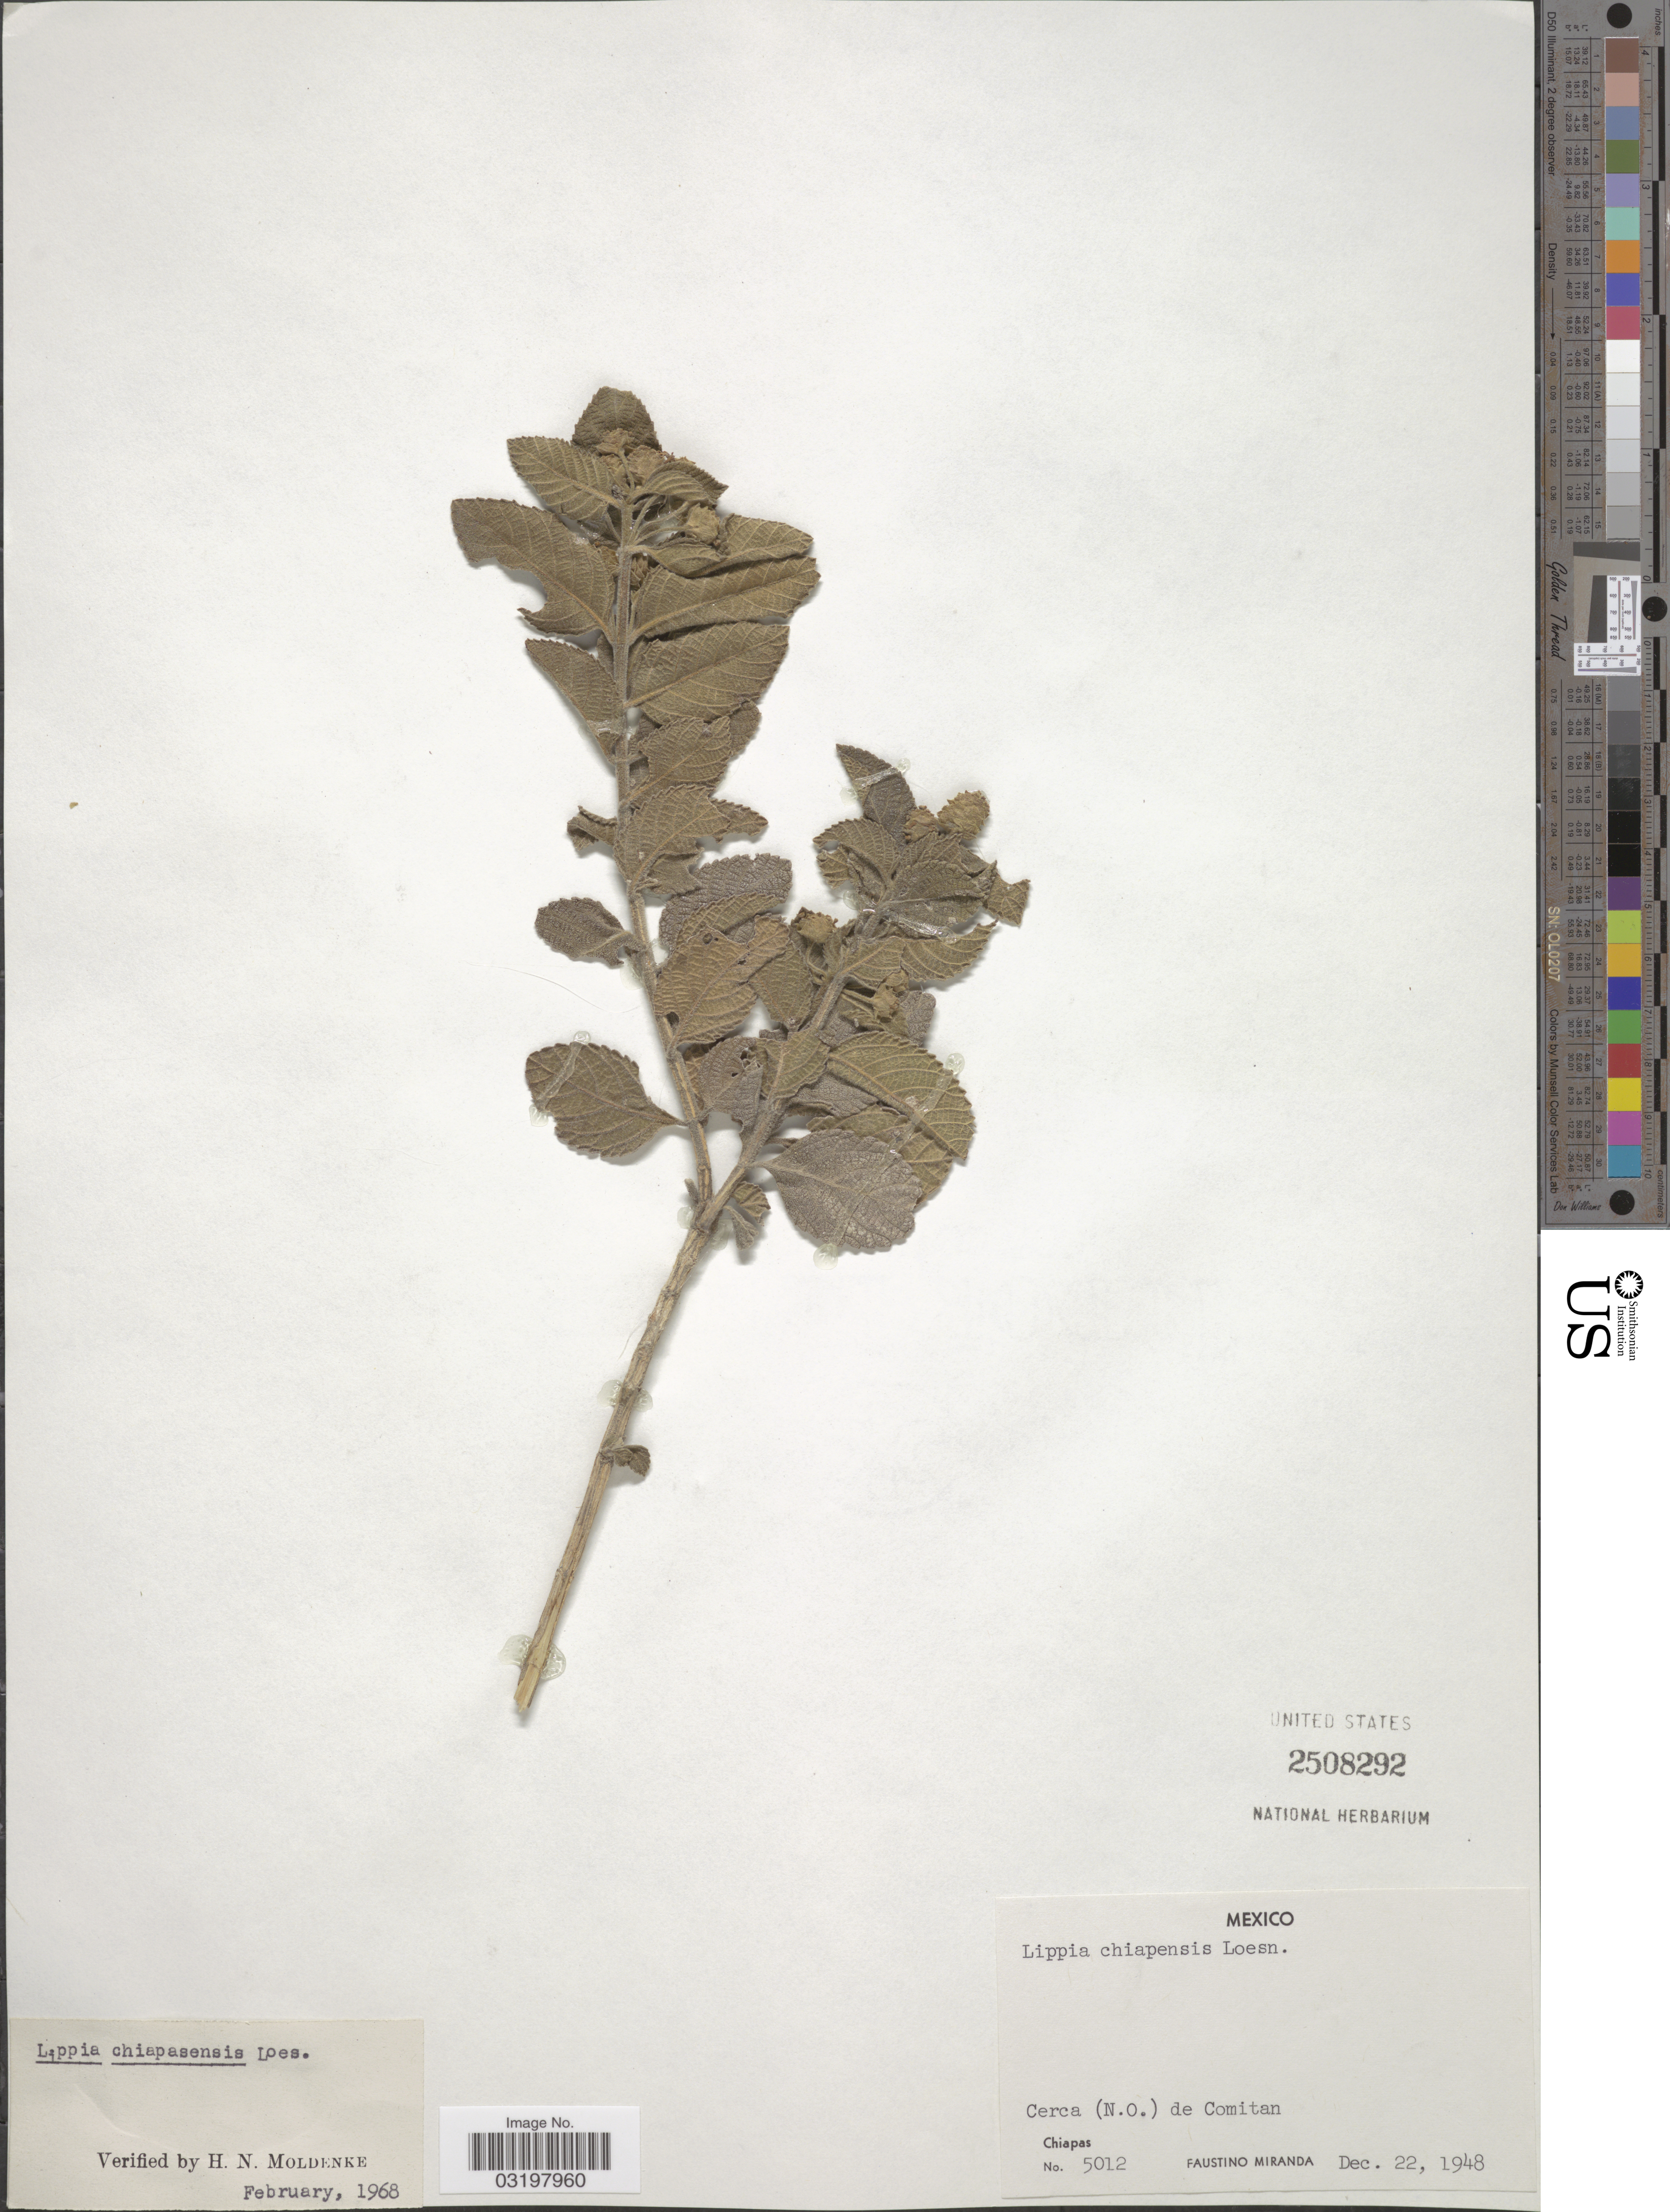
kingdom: Plantae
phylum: Tracheophyta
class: Magnoliopsida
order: Lamiales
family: Verbenaceae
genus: Lippia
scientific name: Lippia chiapasensis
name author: Loes.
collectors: F. Miranda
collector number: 5012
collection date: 1948-12-22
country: Mexico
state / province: Chiapas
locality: Cerca (N.O.) de Comitan.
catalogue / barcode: US 2508292